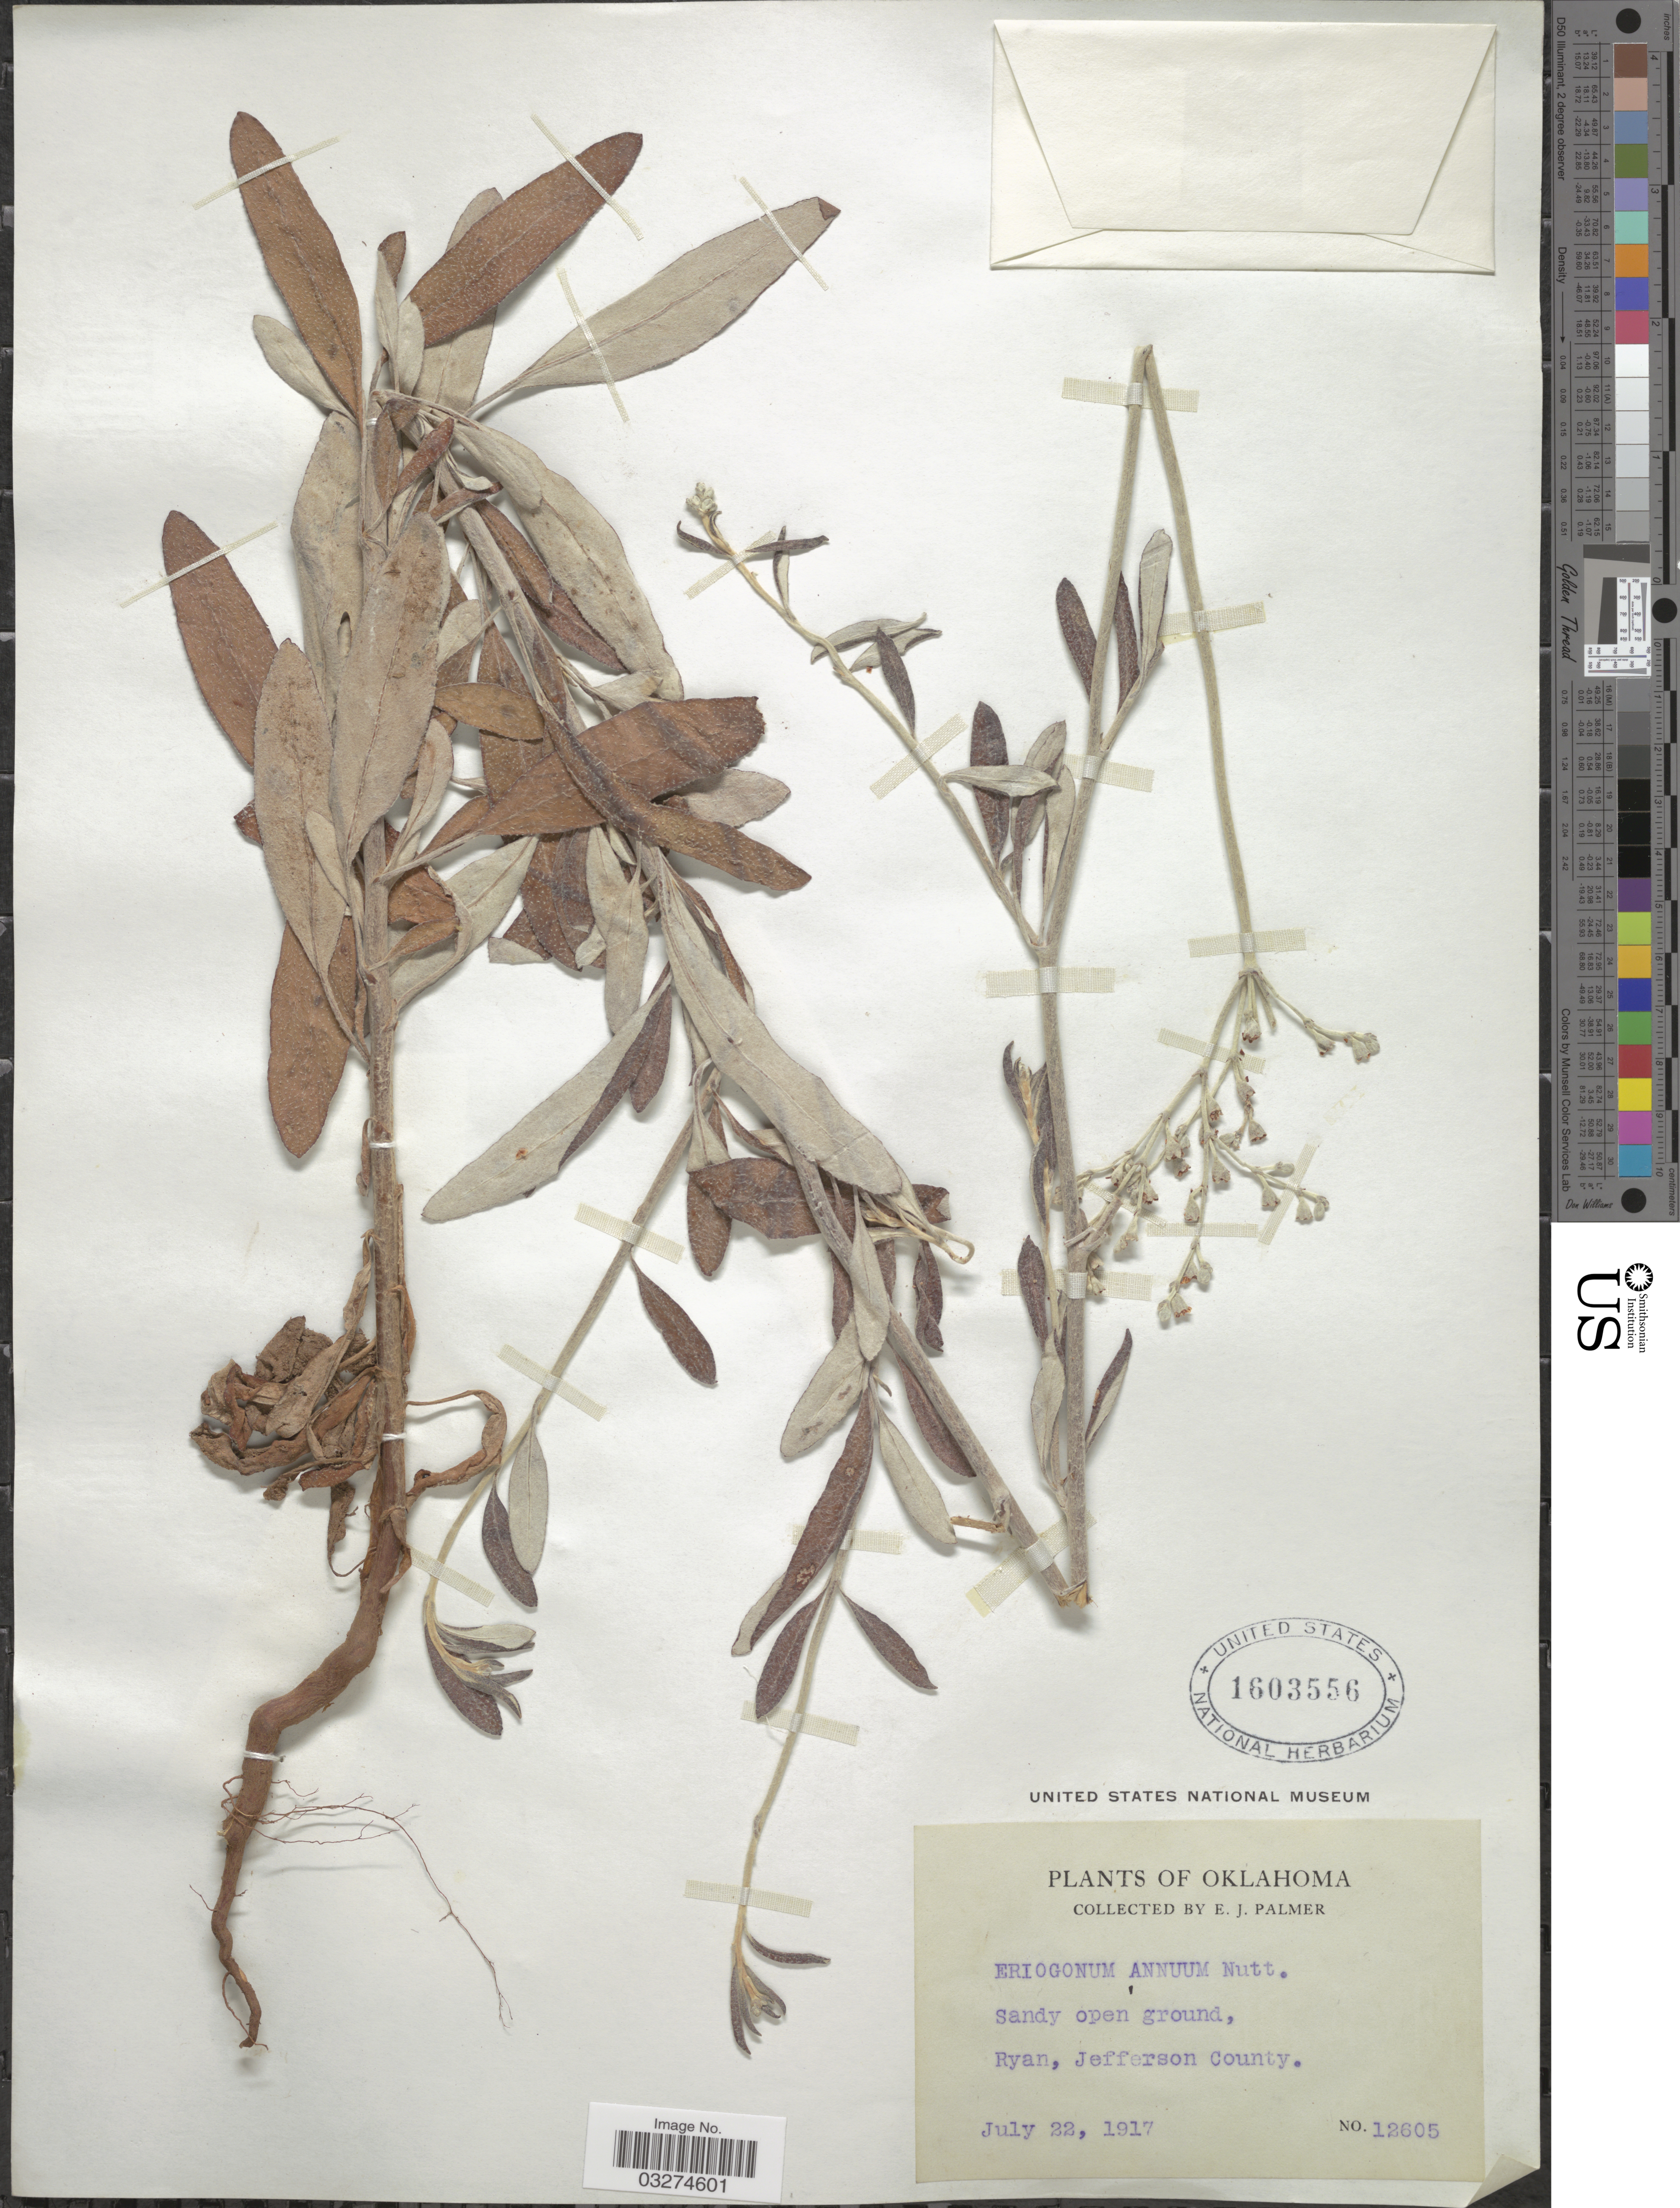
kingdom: Plantae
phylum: Tracheophyta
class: Magnoliopsida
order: Caryophyllales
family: Polygonaceae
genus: Eriogonum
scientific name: Eriogonum annuum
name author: Nutt.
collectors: E. J. Palmer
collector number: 12605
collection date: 1917-07-22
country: United States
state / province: Oklahoma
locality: Ryan, Jefferson County.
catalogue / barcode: US 1603556